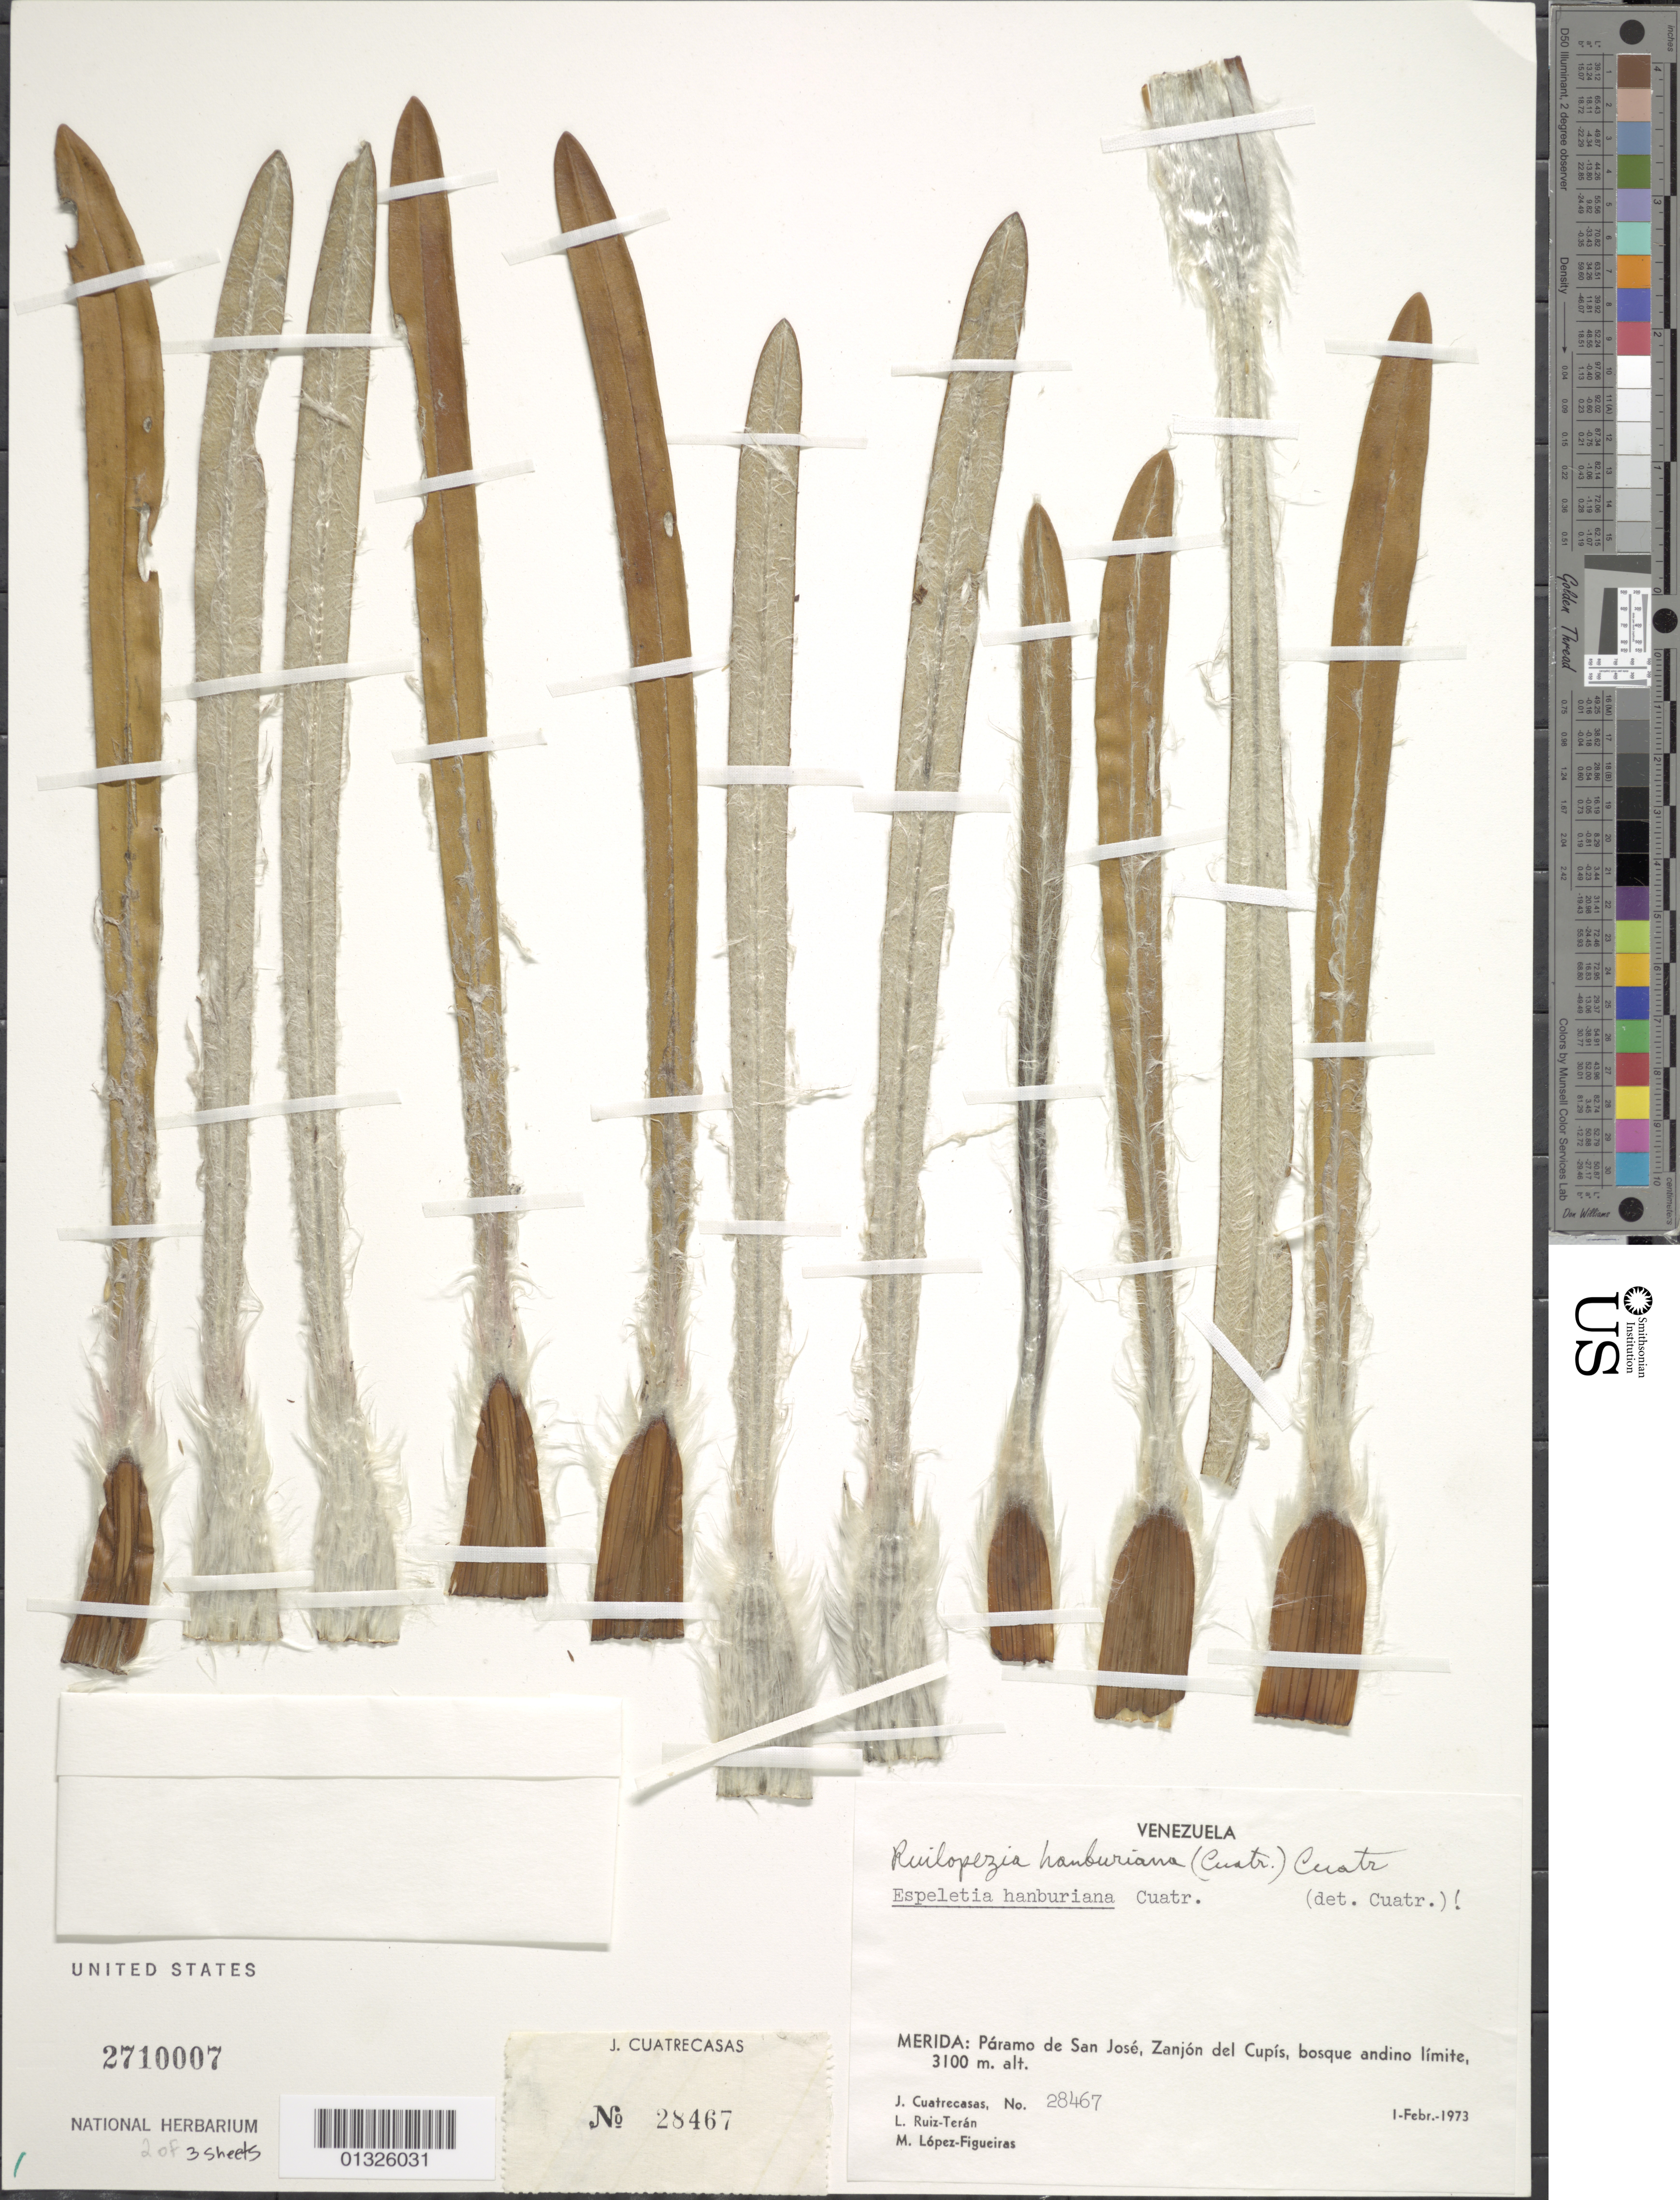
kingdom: Plantae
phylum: Tracheophyta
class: Magnoliopsida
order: Asterales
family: Asteraceae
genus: Ruilopezia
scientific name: Ruilopezia hanburiana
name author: (Cuatrec.) Cuatrec.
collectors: J. Cuatrecasas, L. E. Ruíz-Terán & M. López Figueiras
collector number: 28467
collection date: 1973-02-01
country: Venezuela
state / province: Mérida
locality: Páramo de San José. Páramo de San José, Zanjón del Cupís, bosque andino límite.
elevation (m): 3100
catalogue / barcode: US 2710007